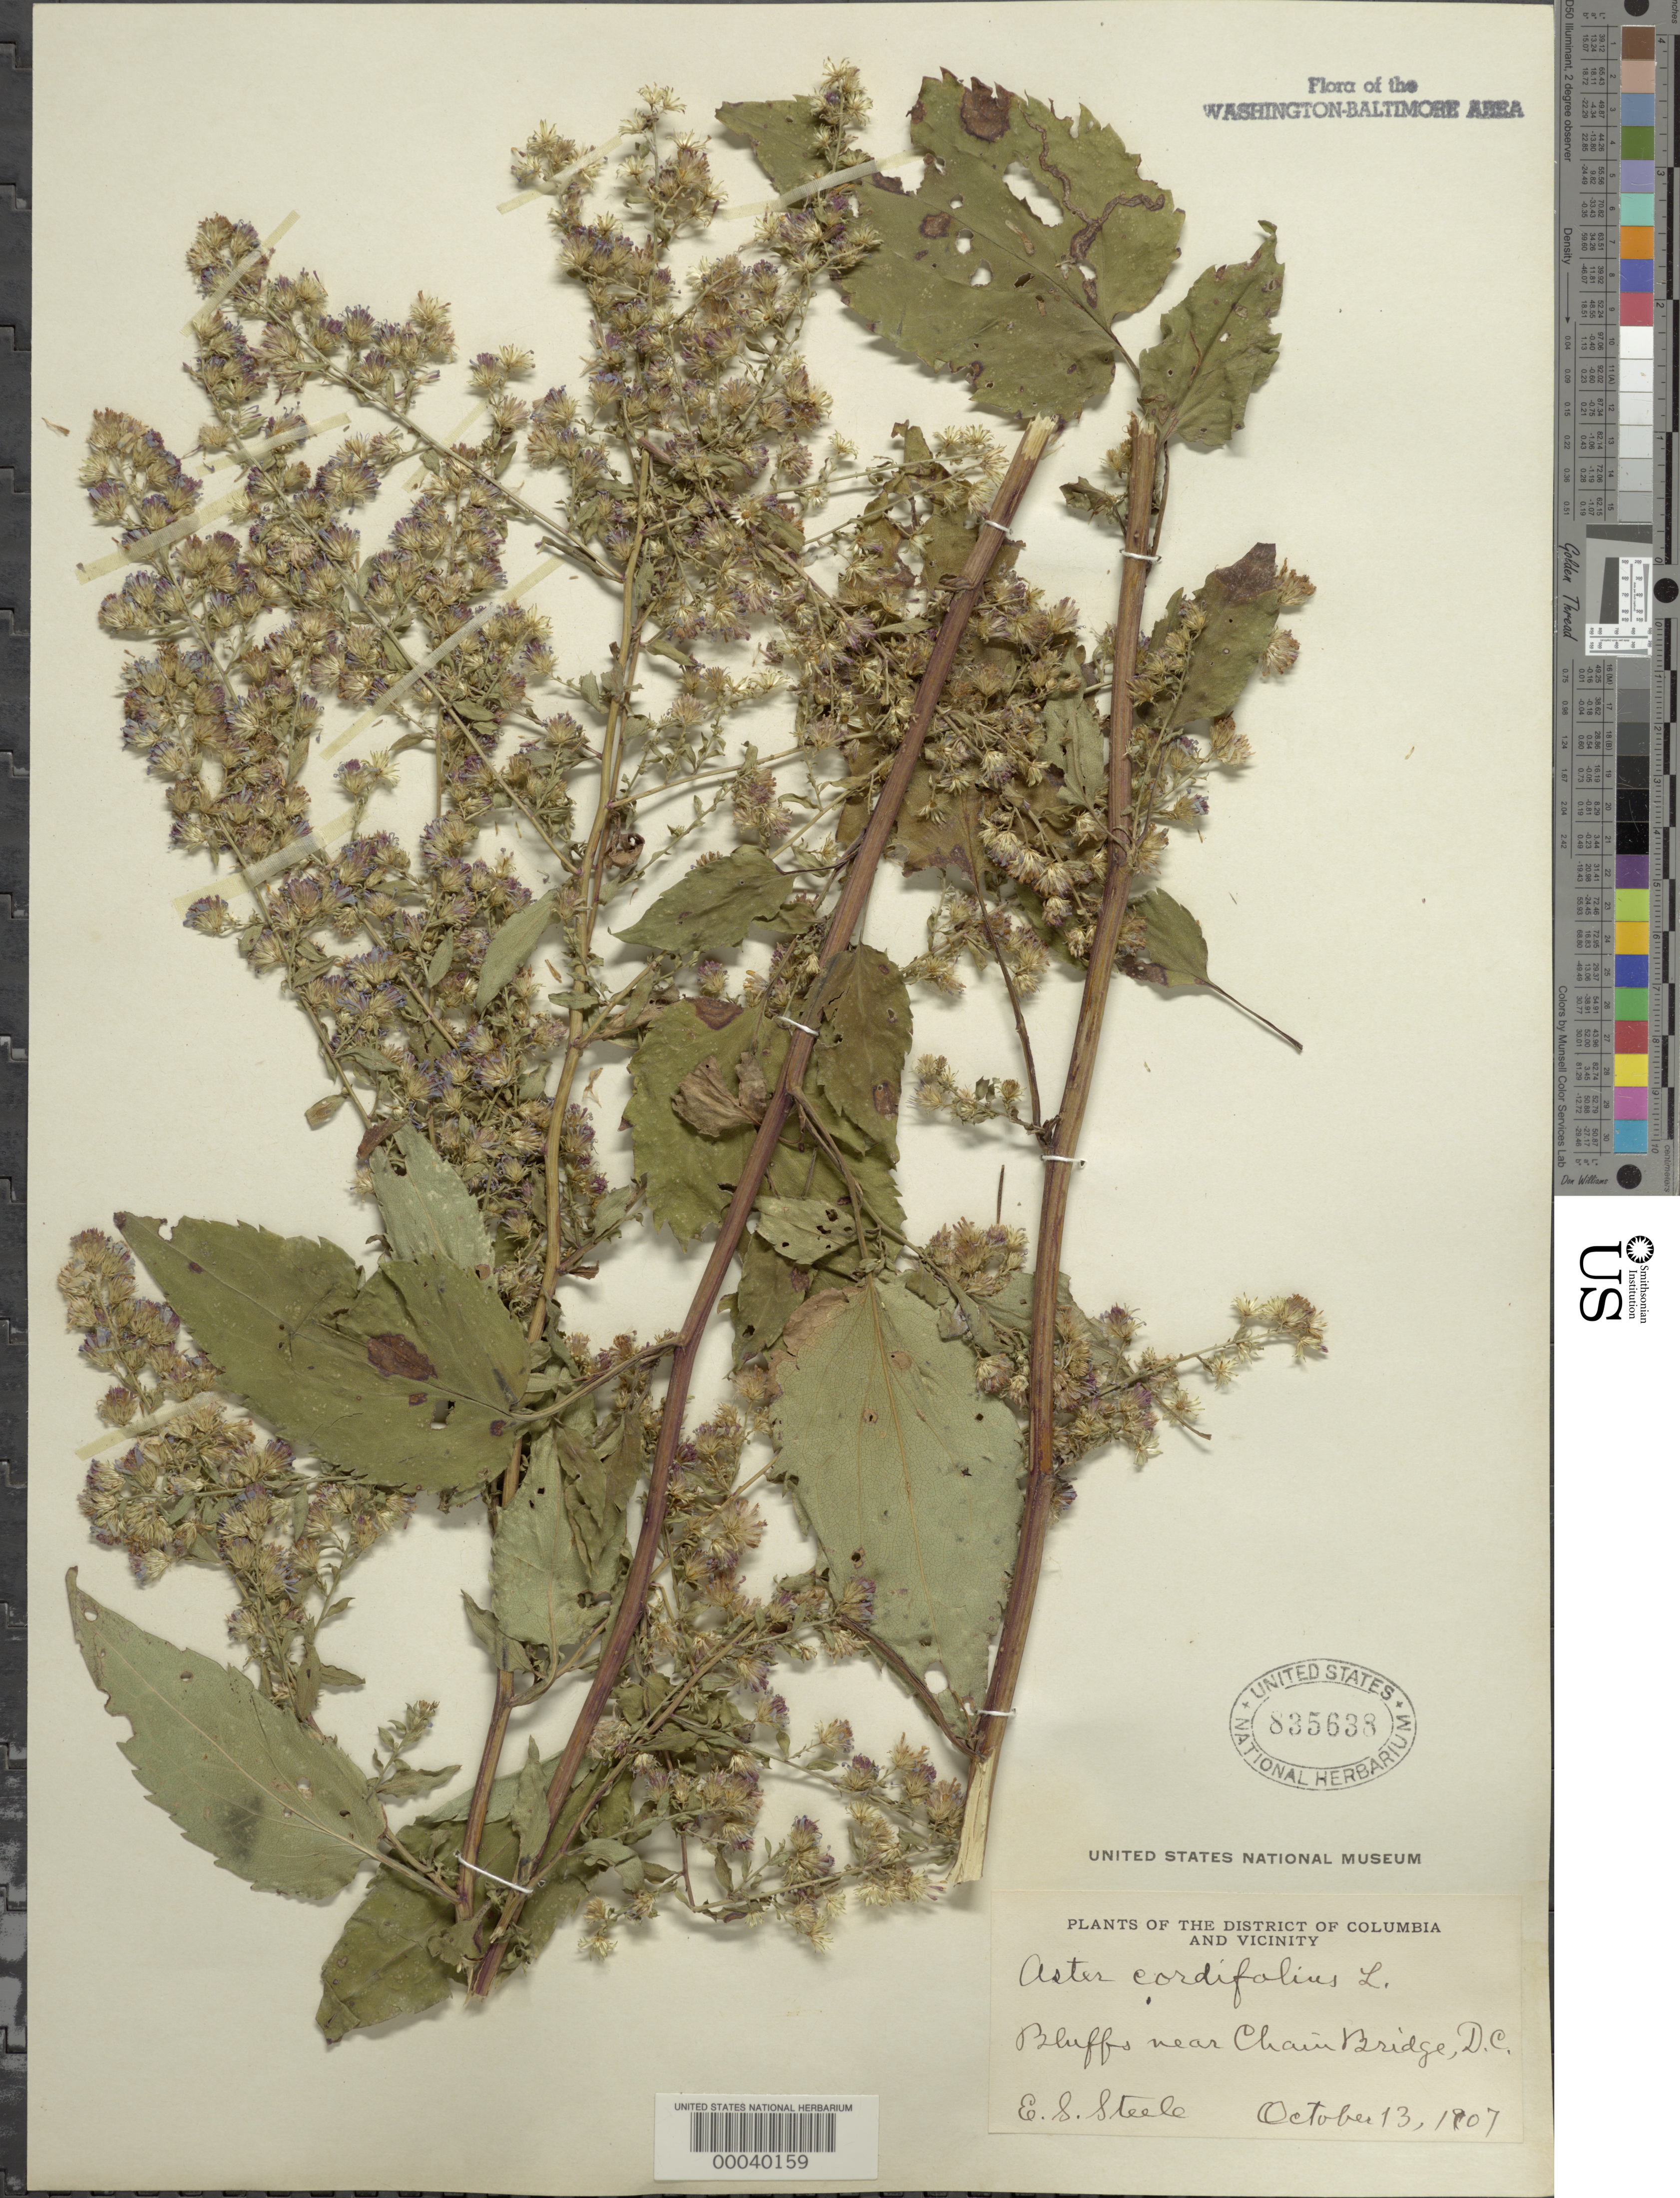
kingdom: Plantae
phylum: Tracheophyta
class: Magnoliopsida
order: Asterales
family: Asteraceae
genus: Symphyotrichum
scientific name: Symphyotrichum cordifolium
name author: (L.) G.L. Nesom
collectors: E. Steele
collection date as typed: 13 Oct 1907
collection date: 1907-10-13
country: United States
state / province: District of Columbia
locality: Bluffs near Chain Bridge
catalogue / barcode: US 835638